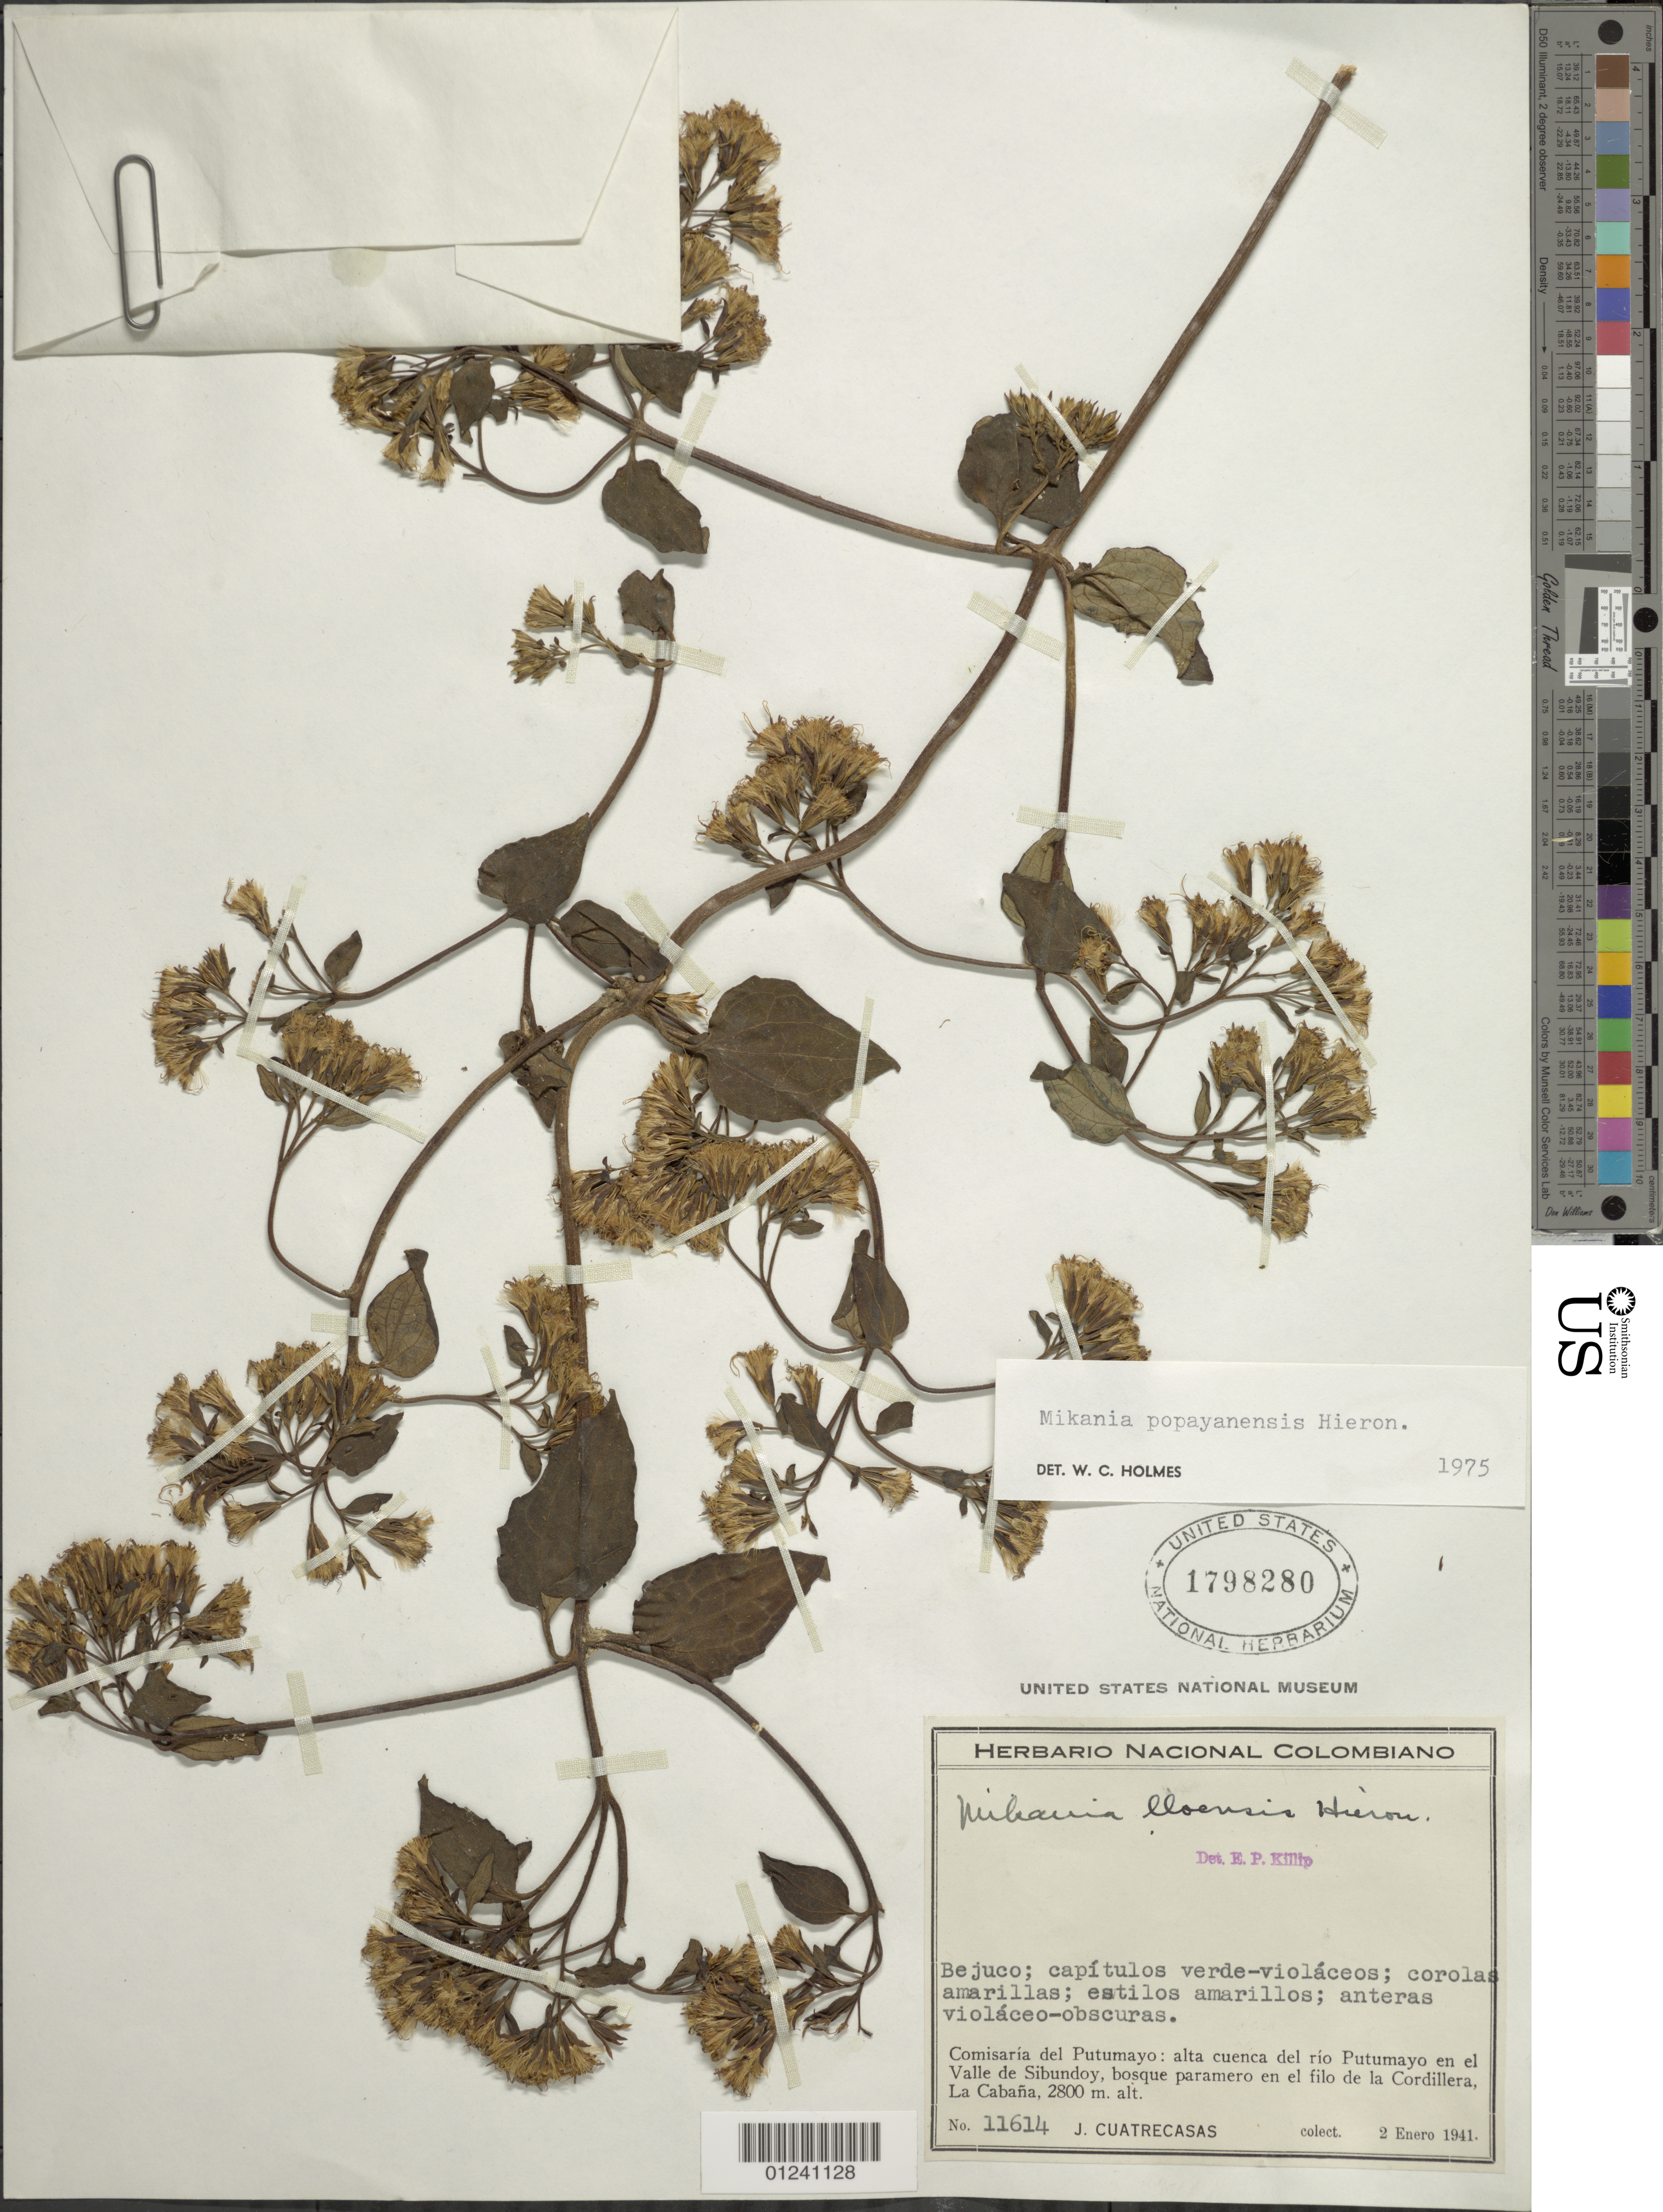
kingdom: Plantae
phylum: Tracheophyta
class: Magnoliopsida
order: Asterales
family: Asteraceae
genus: Mikania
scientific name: Mikania popayanensis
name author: Hieron.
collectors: J. Cuatrecasas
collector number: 11641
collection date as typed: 02 Jan 1941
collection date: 1941-01-02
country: Colombia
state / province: Putumayo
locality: Alta del Rio Putumayo en El Valle de Sibundoy, Filo de La Cordillera, La Cabana.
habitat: bosque paramero en el filo de la Cordillera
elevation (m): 2800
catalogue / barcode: US 1798280